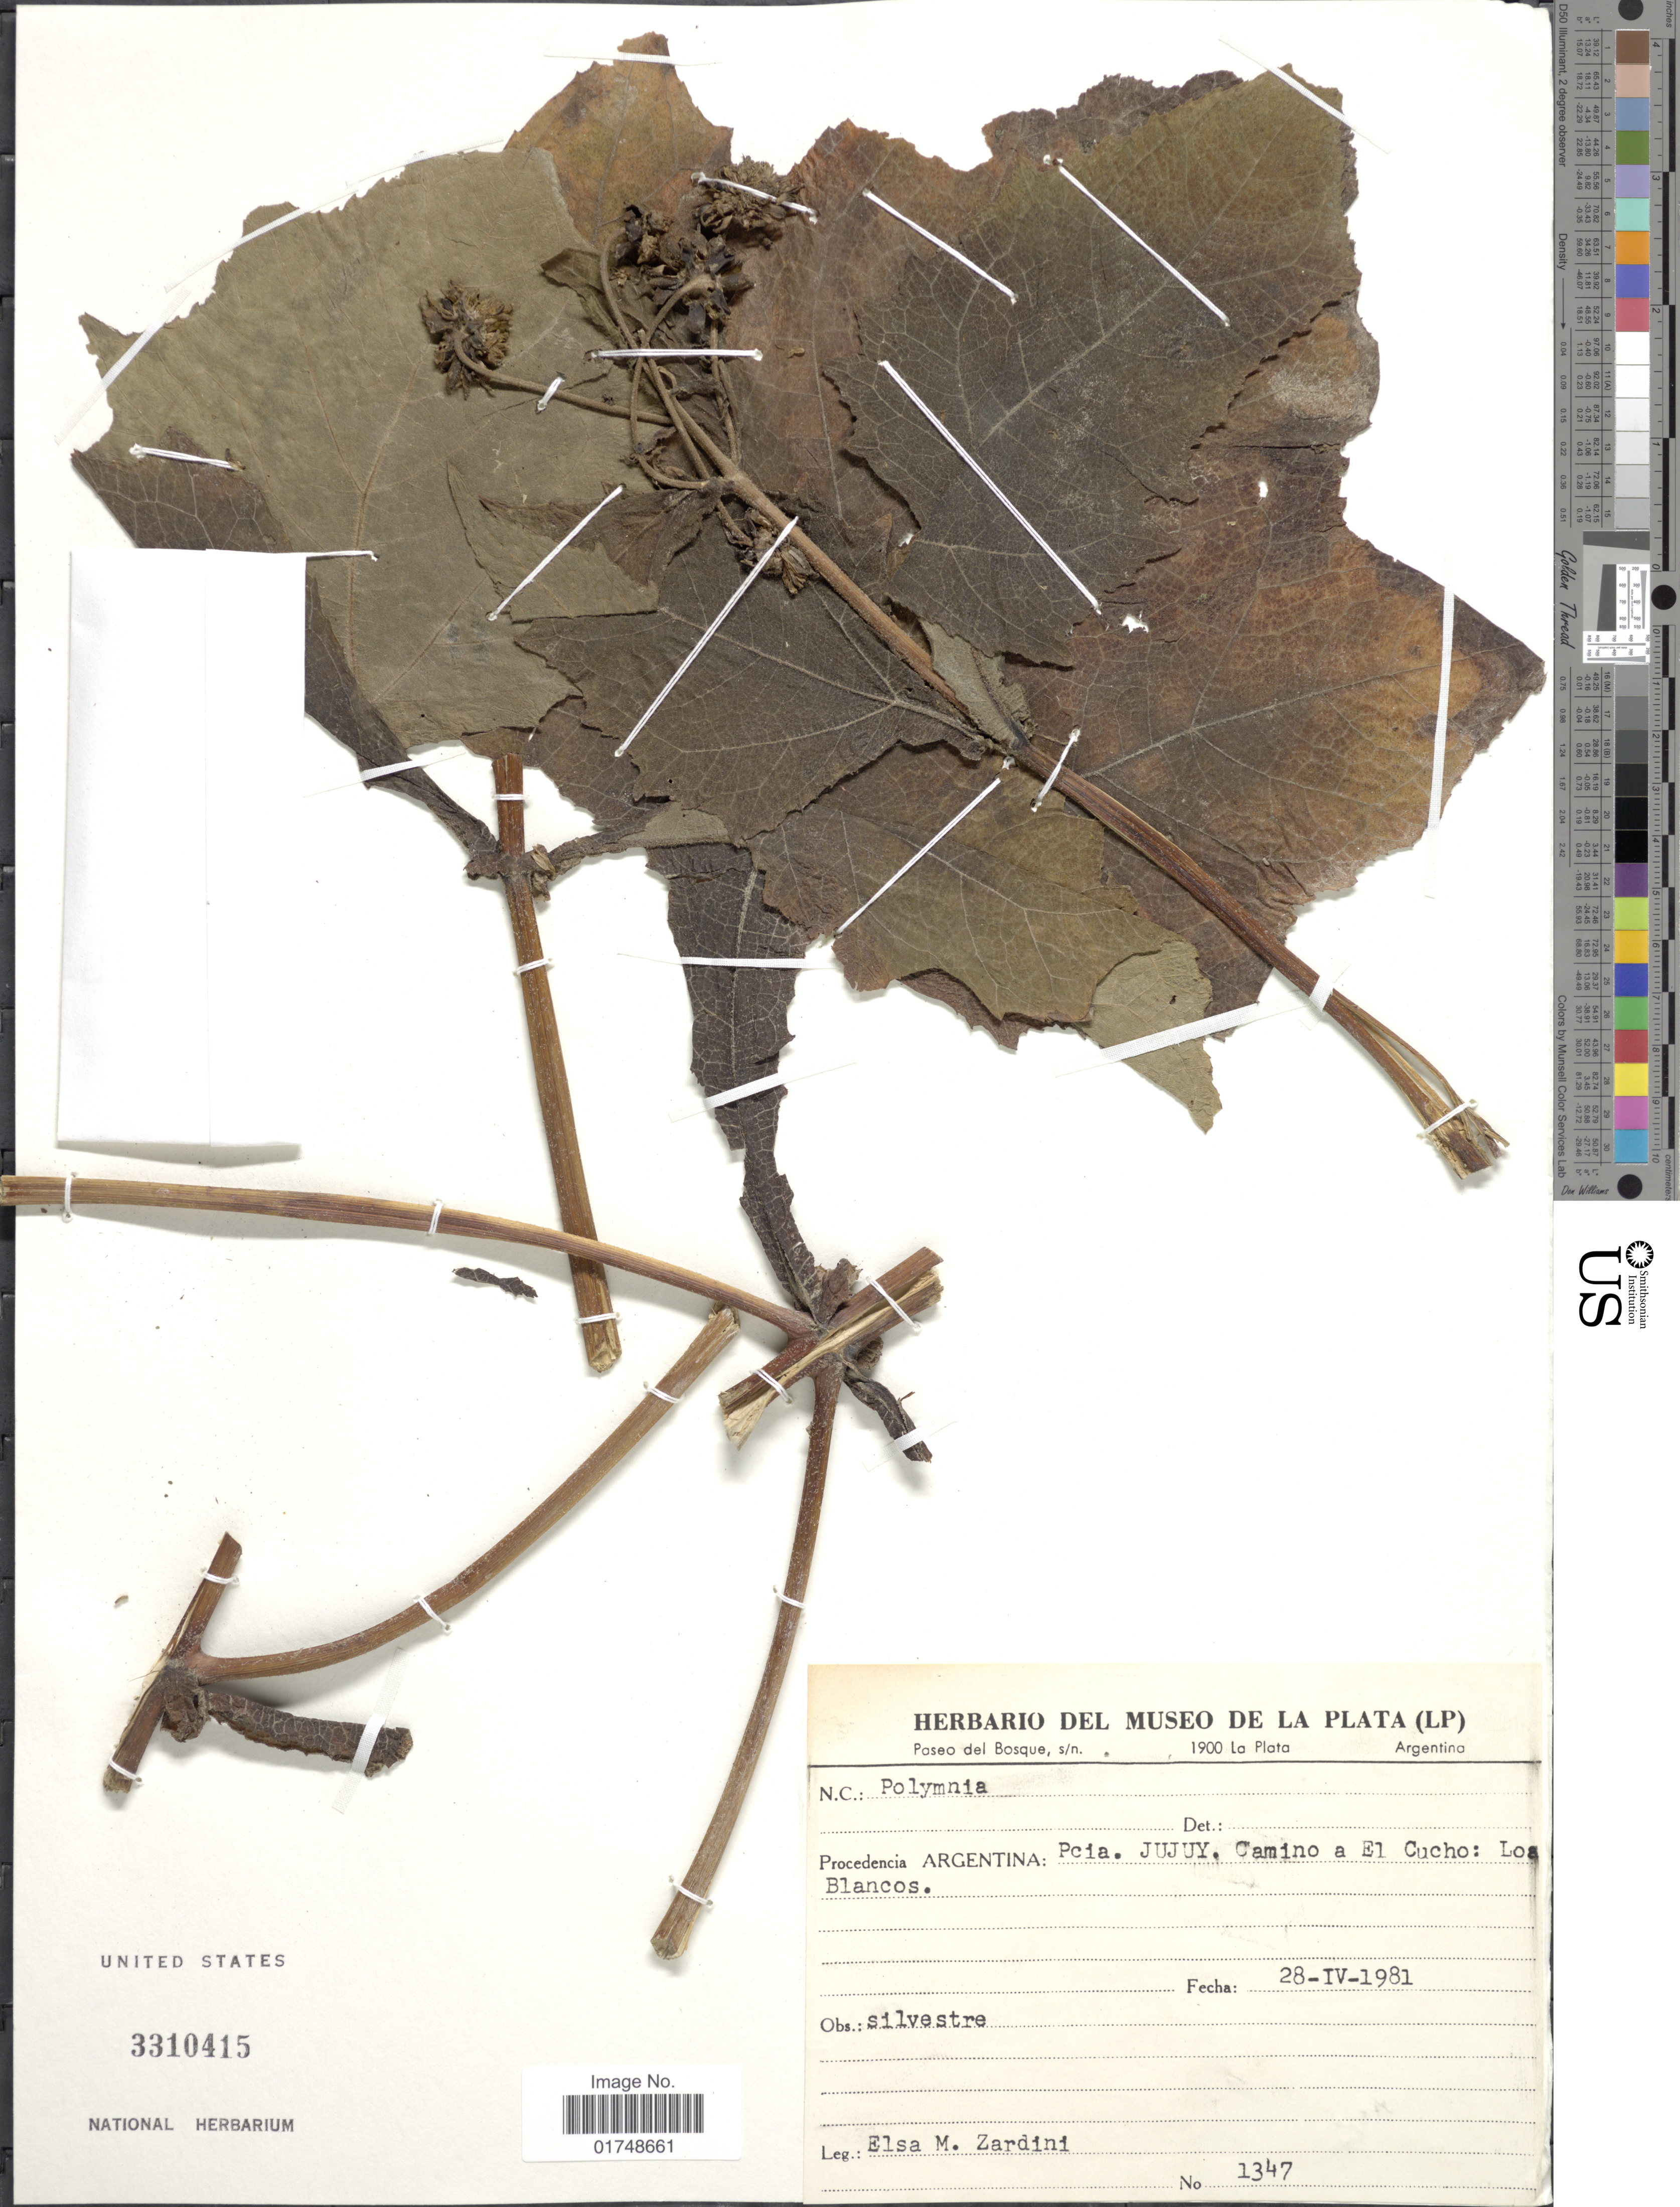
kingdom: Plantae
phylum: Tracheophyta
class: Magnoliopsida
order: Asterales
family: Asteraceae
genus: Smallanthus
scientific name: Smallanthus siegesbeckia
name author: (DC.) H. Rob.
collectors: E. M. Zardini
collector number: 1347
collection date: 1981-04-28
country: Argentina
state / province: Jujuy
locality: Pcia. Jujuy. Camino a El Cucho: Loa Blancos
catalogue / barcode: US 3310415